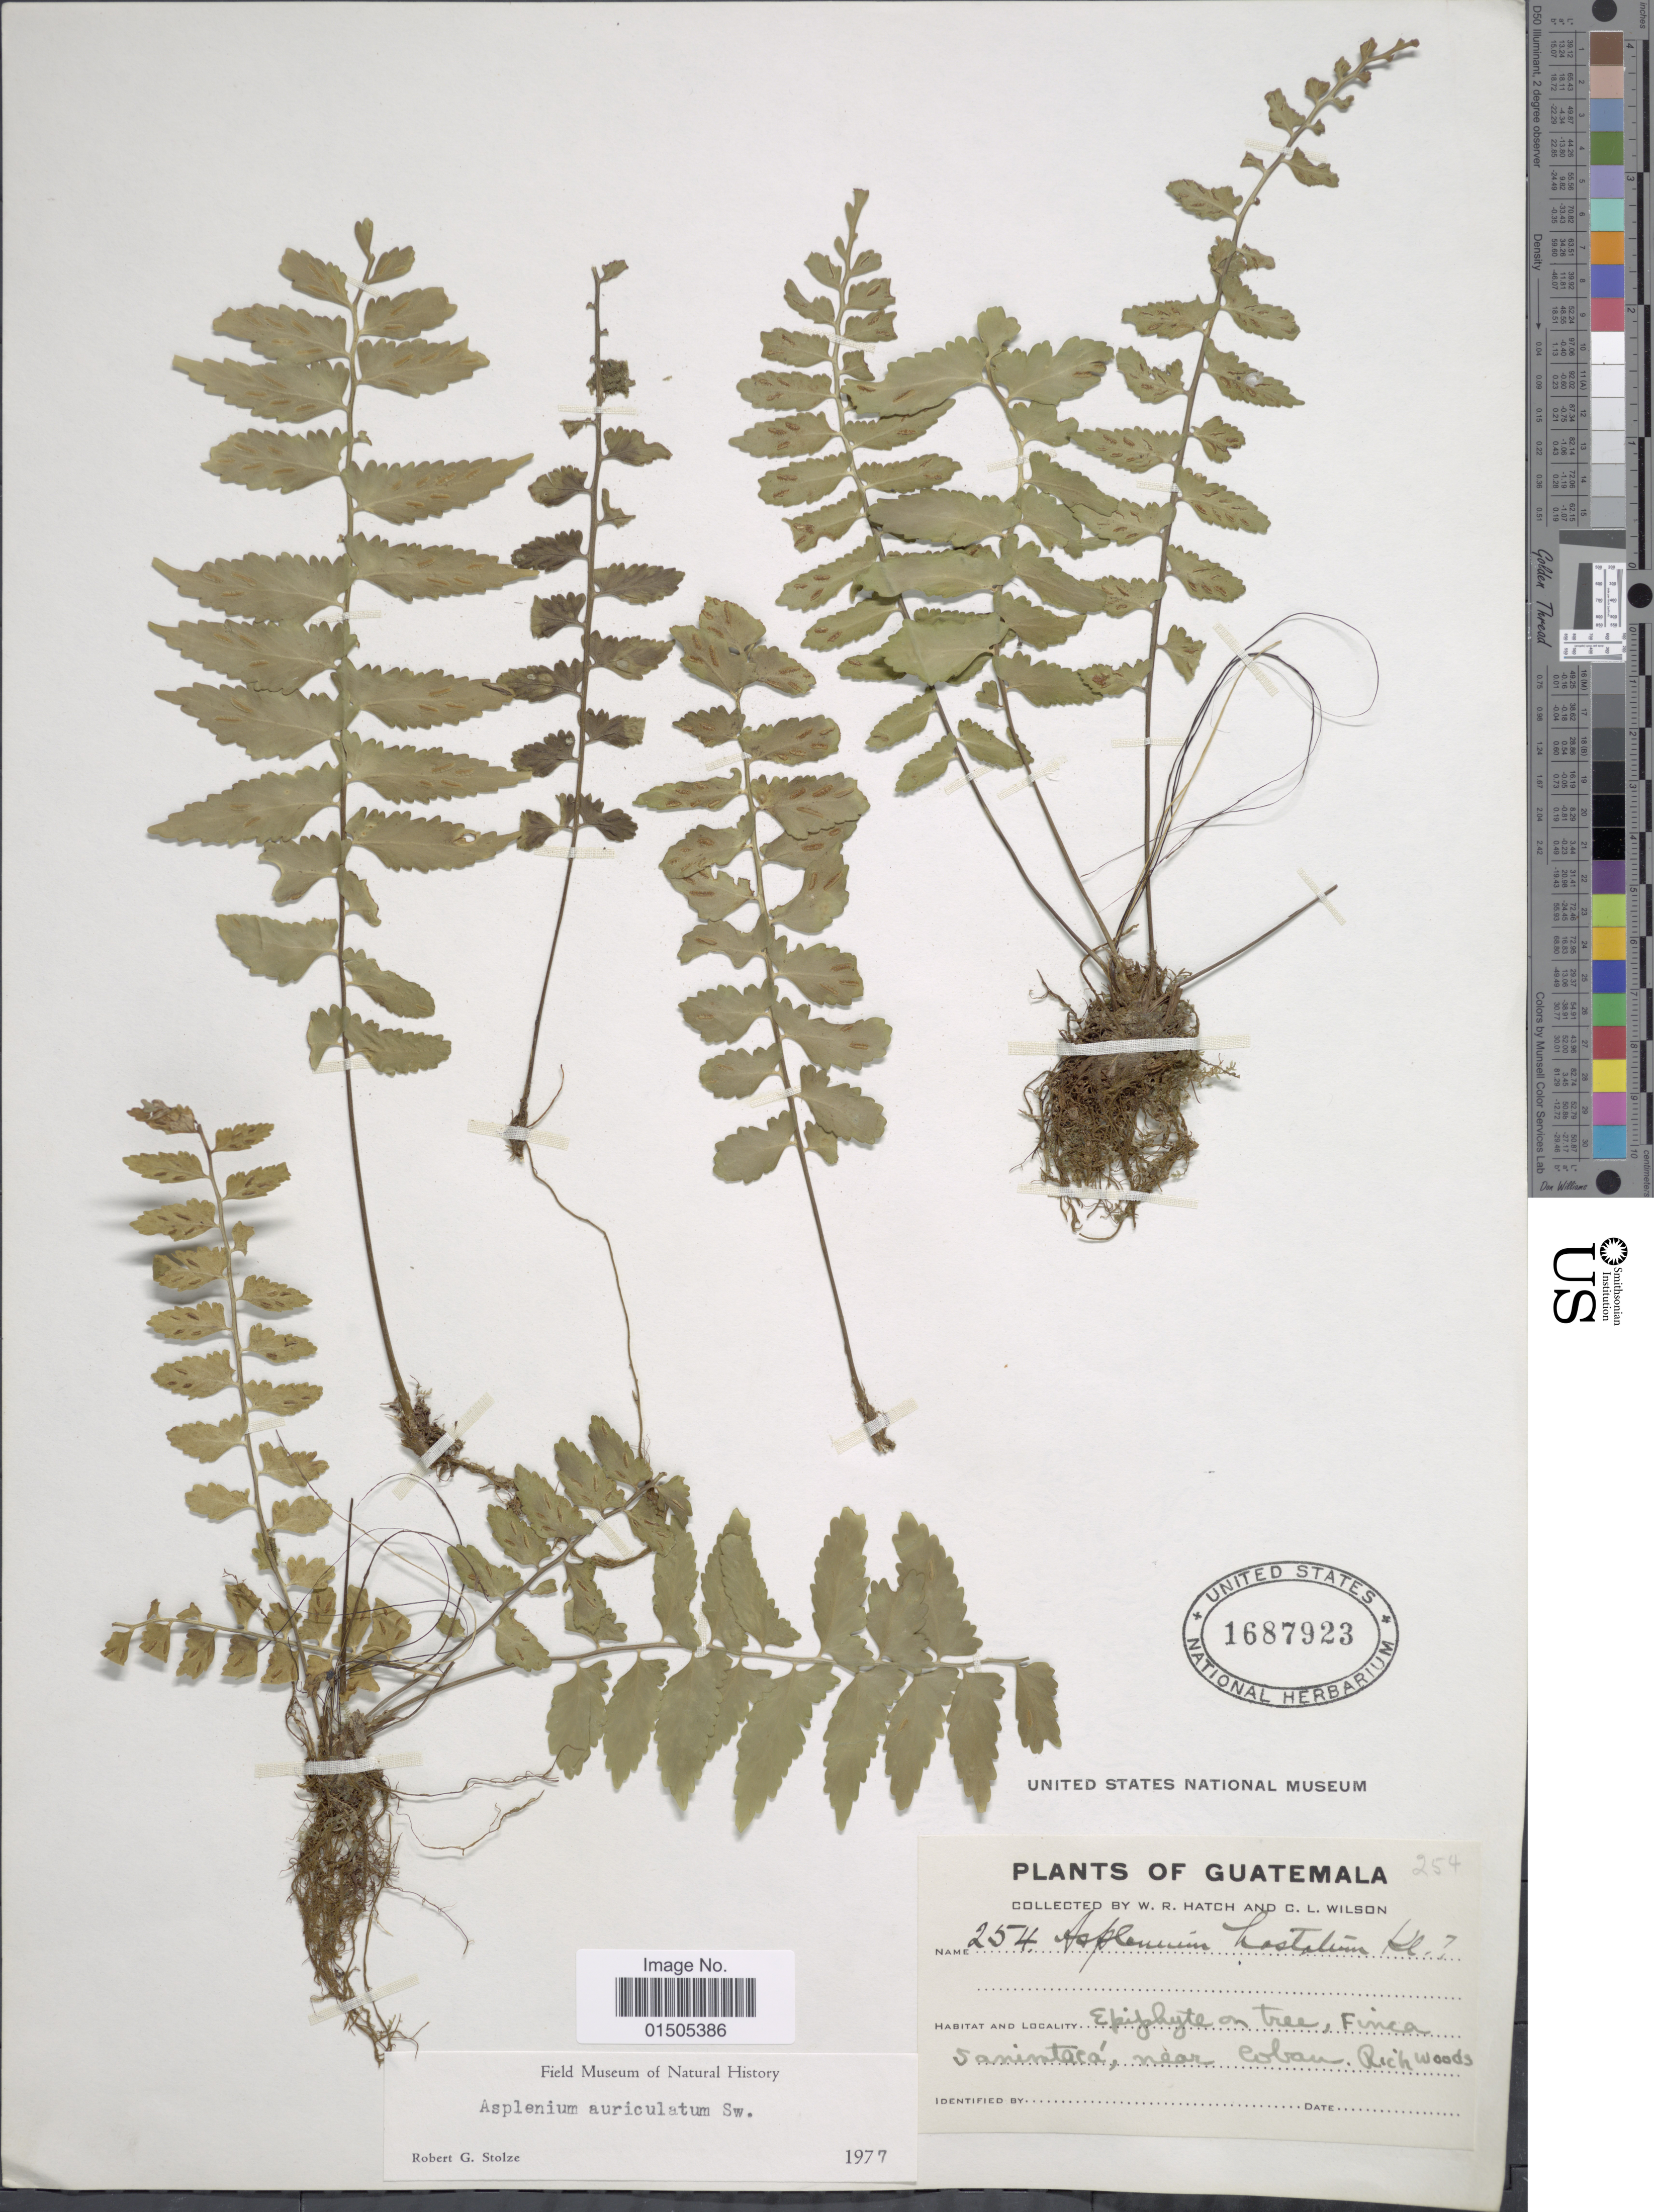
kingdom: Plantae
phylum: Tracheophyta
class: Polypodiopsida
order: Polypodiales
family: Aspleniaceae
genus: Asplenium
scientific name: Asplenium auriculatum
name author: Sw.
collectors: W. Hatch & C. L. Wilson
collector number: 254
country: Guatemala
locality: Sanintacá, near Coban.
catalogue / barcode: US 1687923